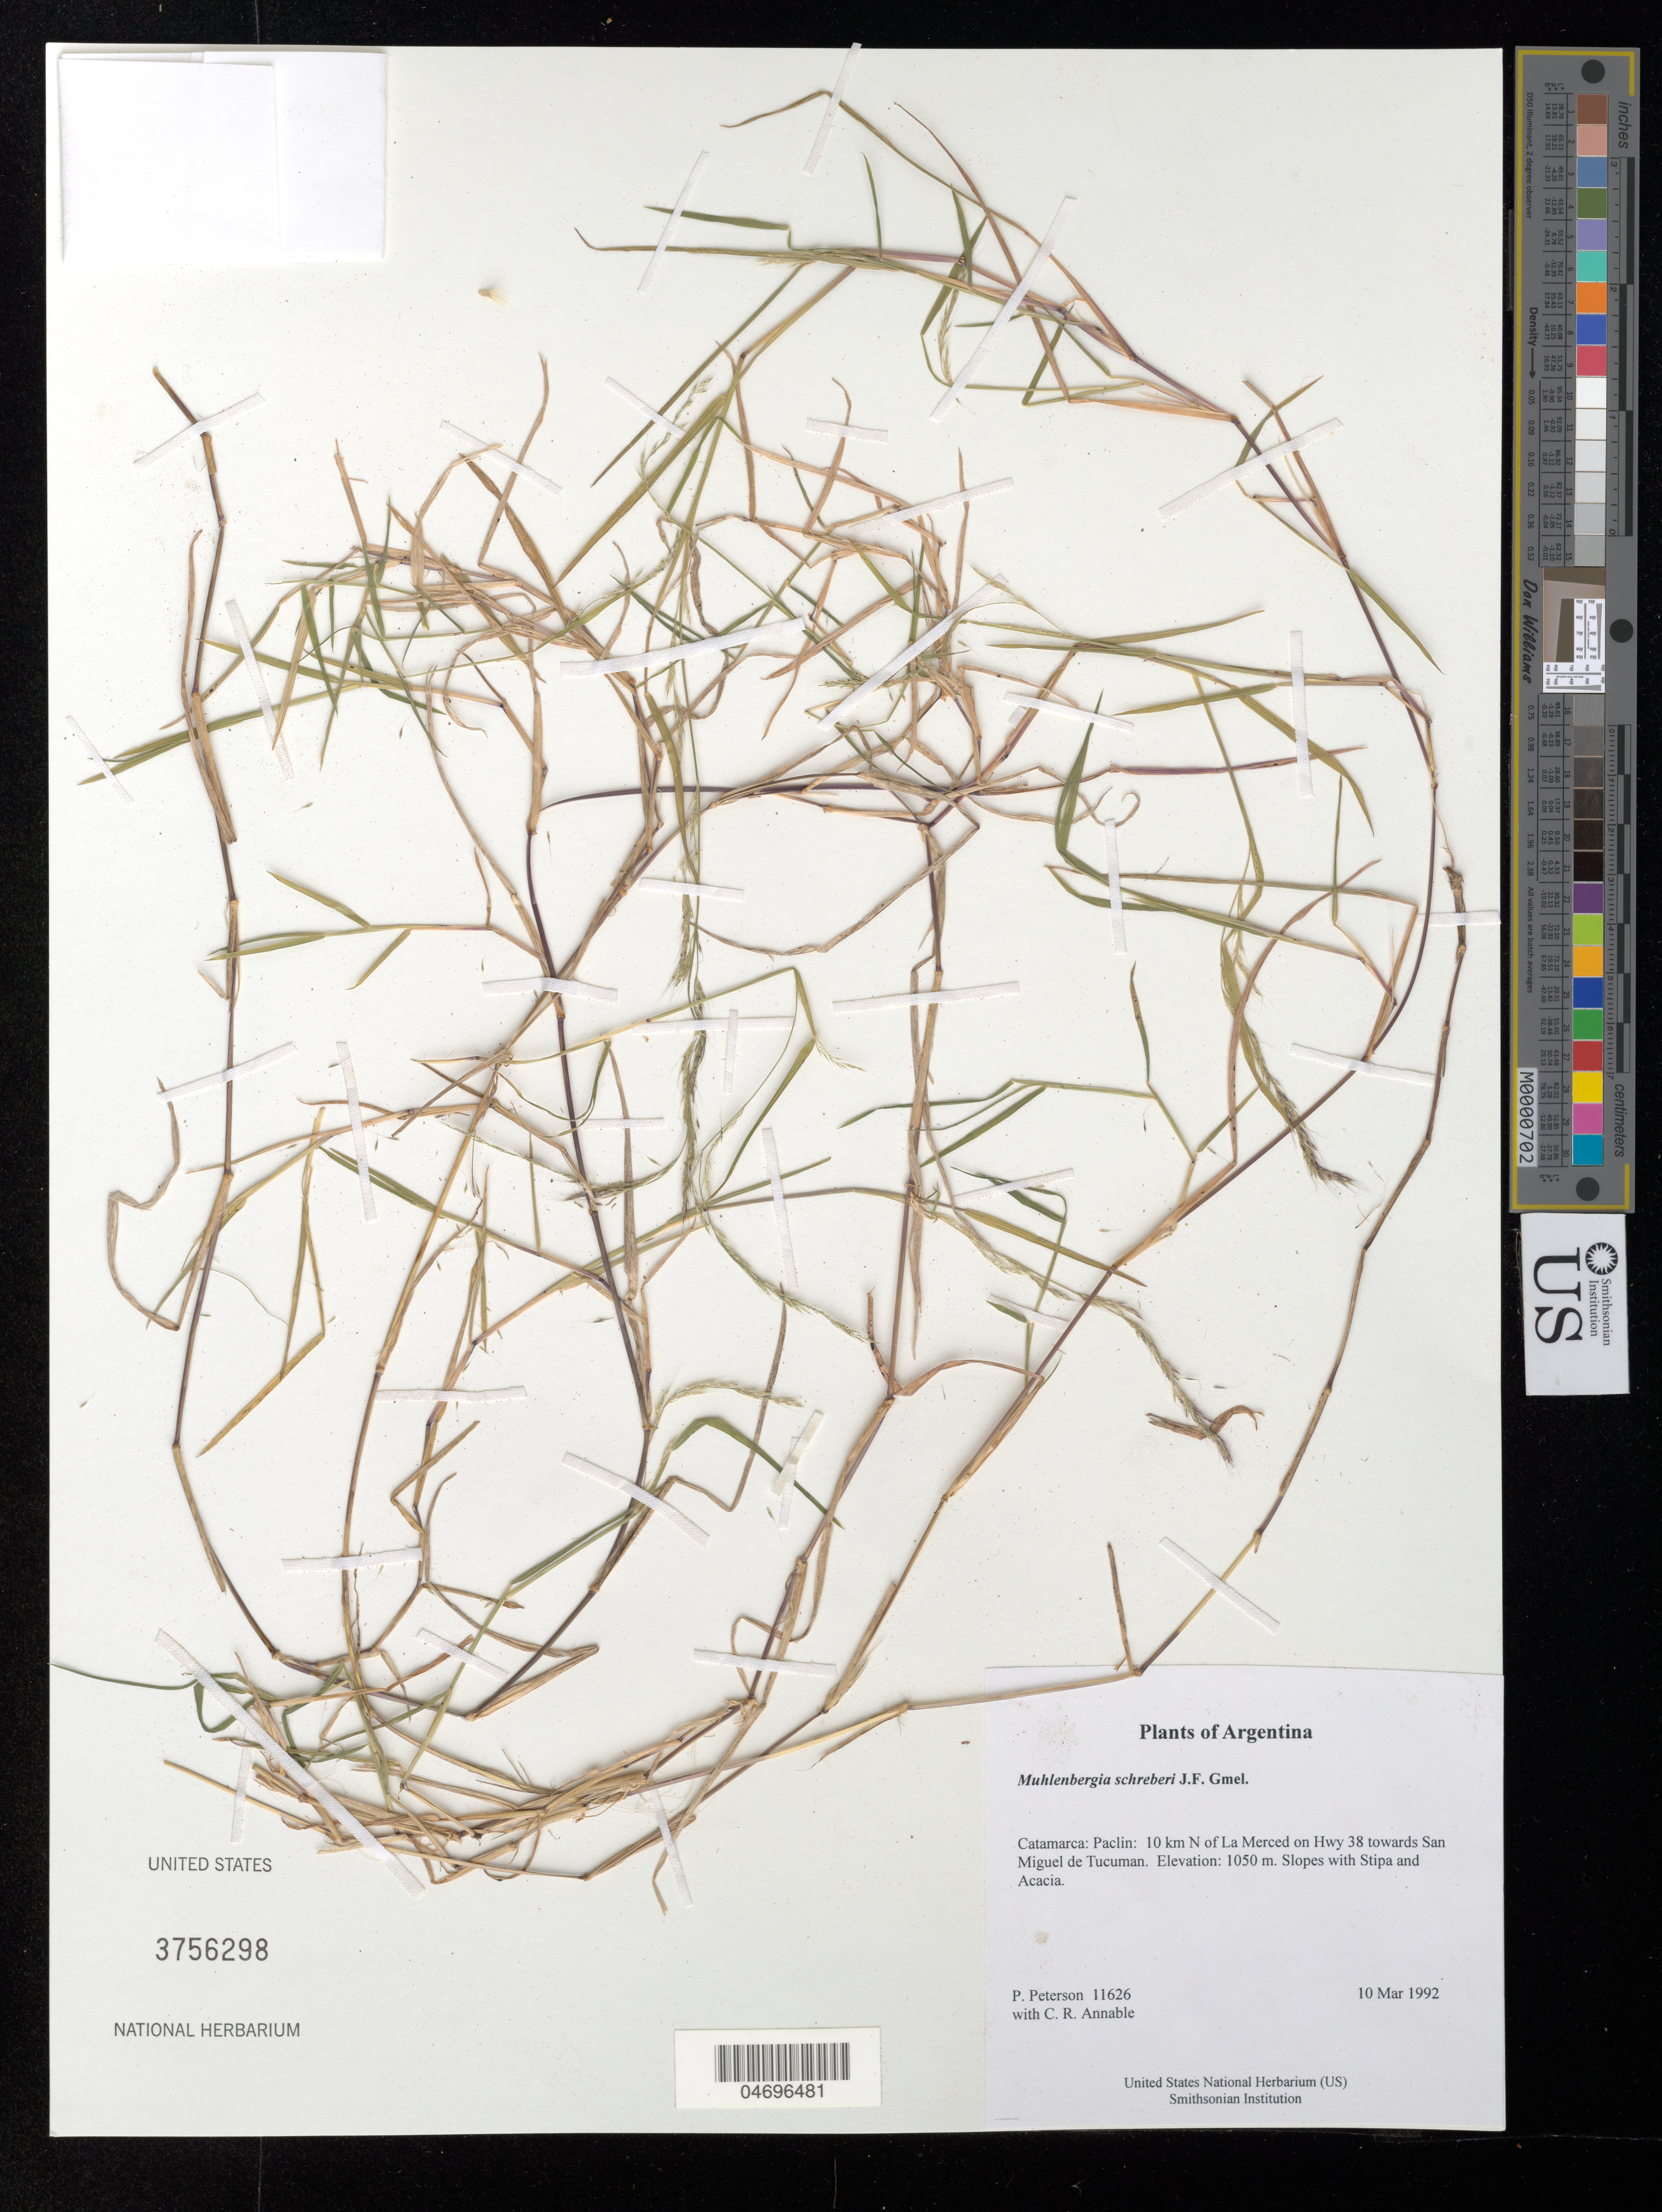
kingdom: Plantae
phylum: Tracheophyta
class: Liliopsida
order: Poales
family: Poaceae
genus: Muhlenbergia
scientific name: Muhlenbergia schreberi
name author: J.F. Gmel.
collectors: P. M. Peterson & C. R. Annable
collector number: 11626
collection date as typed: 10 Mar 1992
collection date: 1992-03-10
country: Argentina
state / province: Catamarca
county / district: Paclin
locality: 10 km N of La Merced on Hwy 38 towards San Miguel de Tucuman.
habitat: Slopes with Stipa and Acacia.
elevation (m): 1050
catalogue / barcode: US 3756298